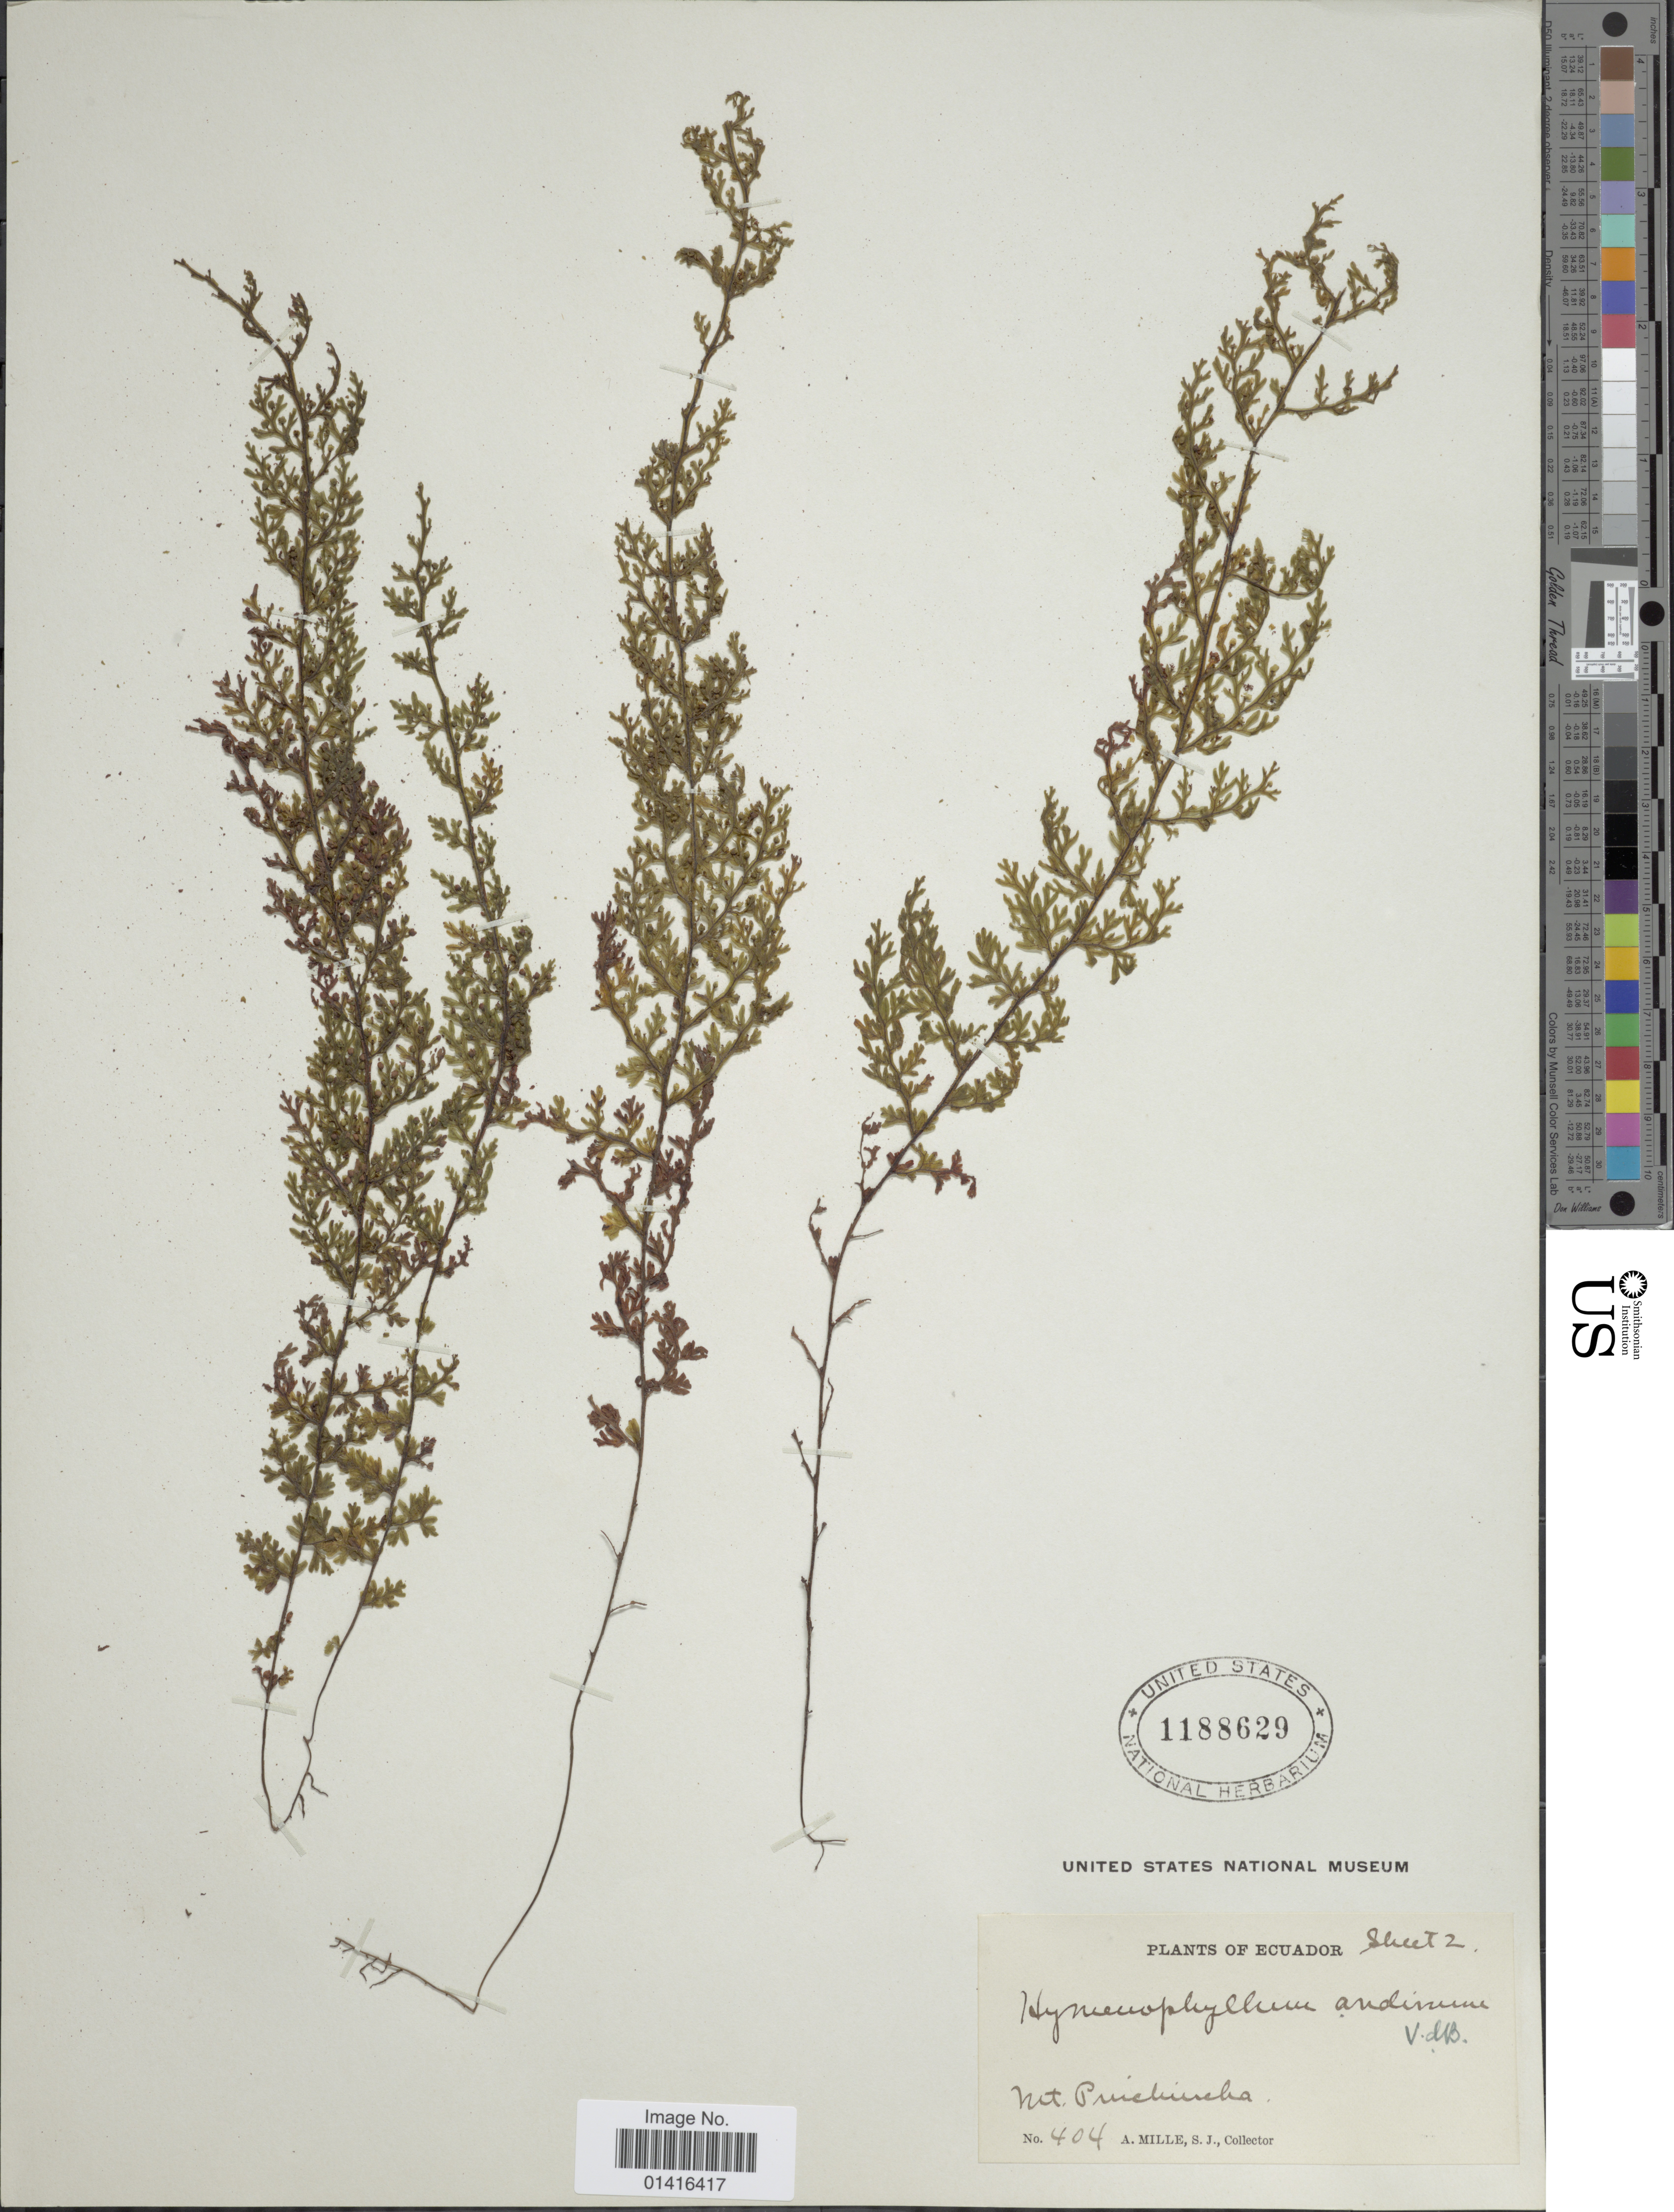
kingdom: Plantae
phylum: Tracheophyta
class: Polypodiopsida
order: Hymenophyllales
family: Hymenophyllaceae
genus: Hymenophyllum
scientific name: Hymenophyllum myriocarpum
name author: Hook.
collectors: A. Mille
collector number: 404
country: Ecuador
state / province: Pichincha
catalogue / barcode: US 1188629